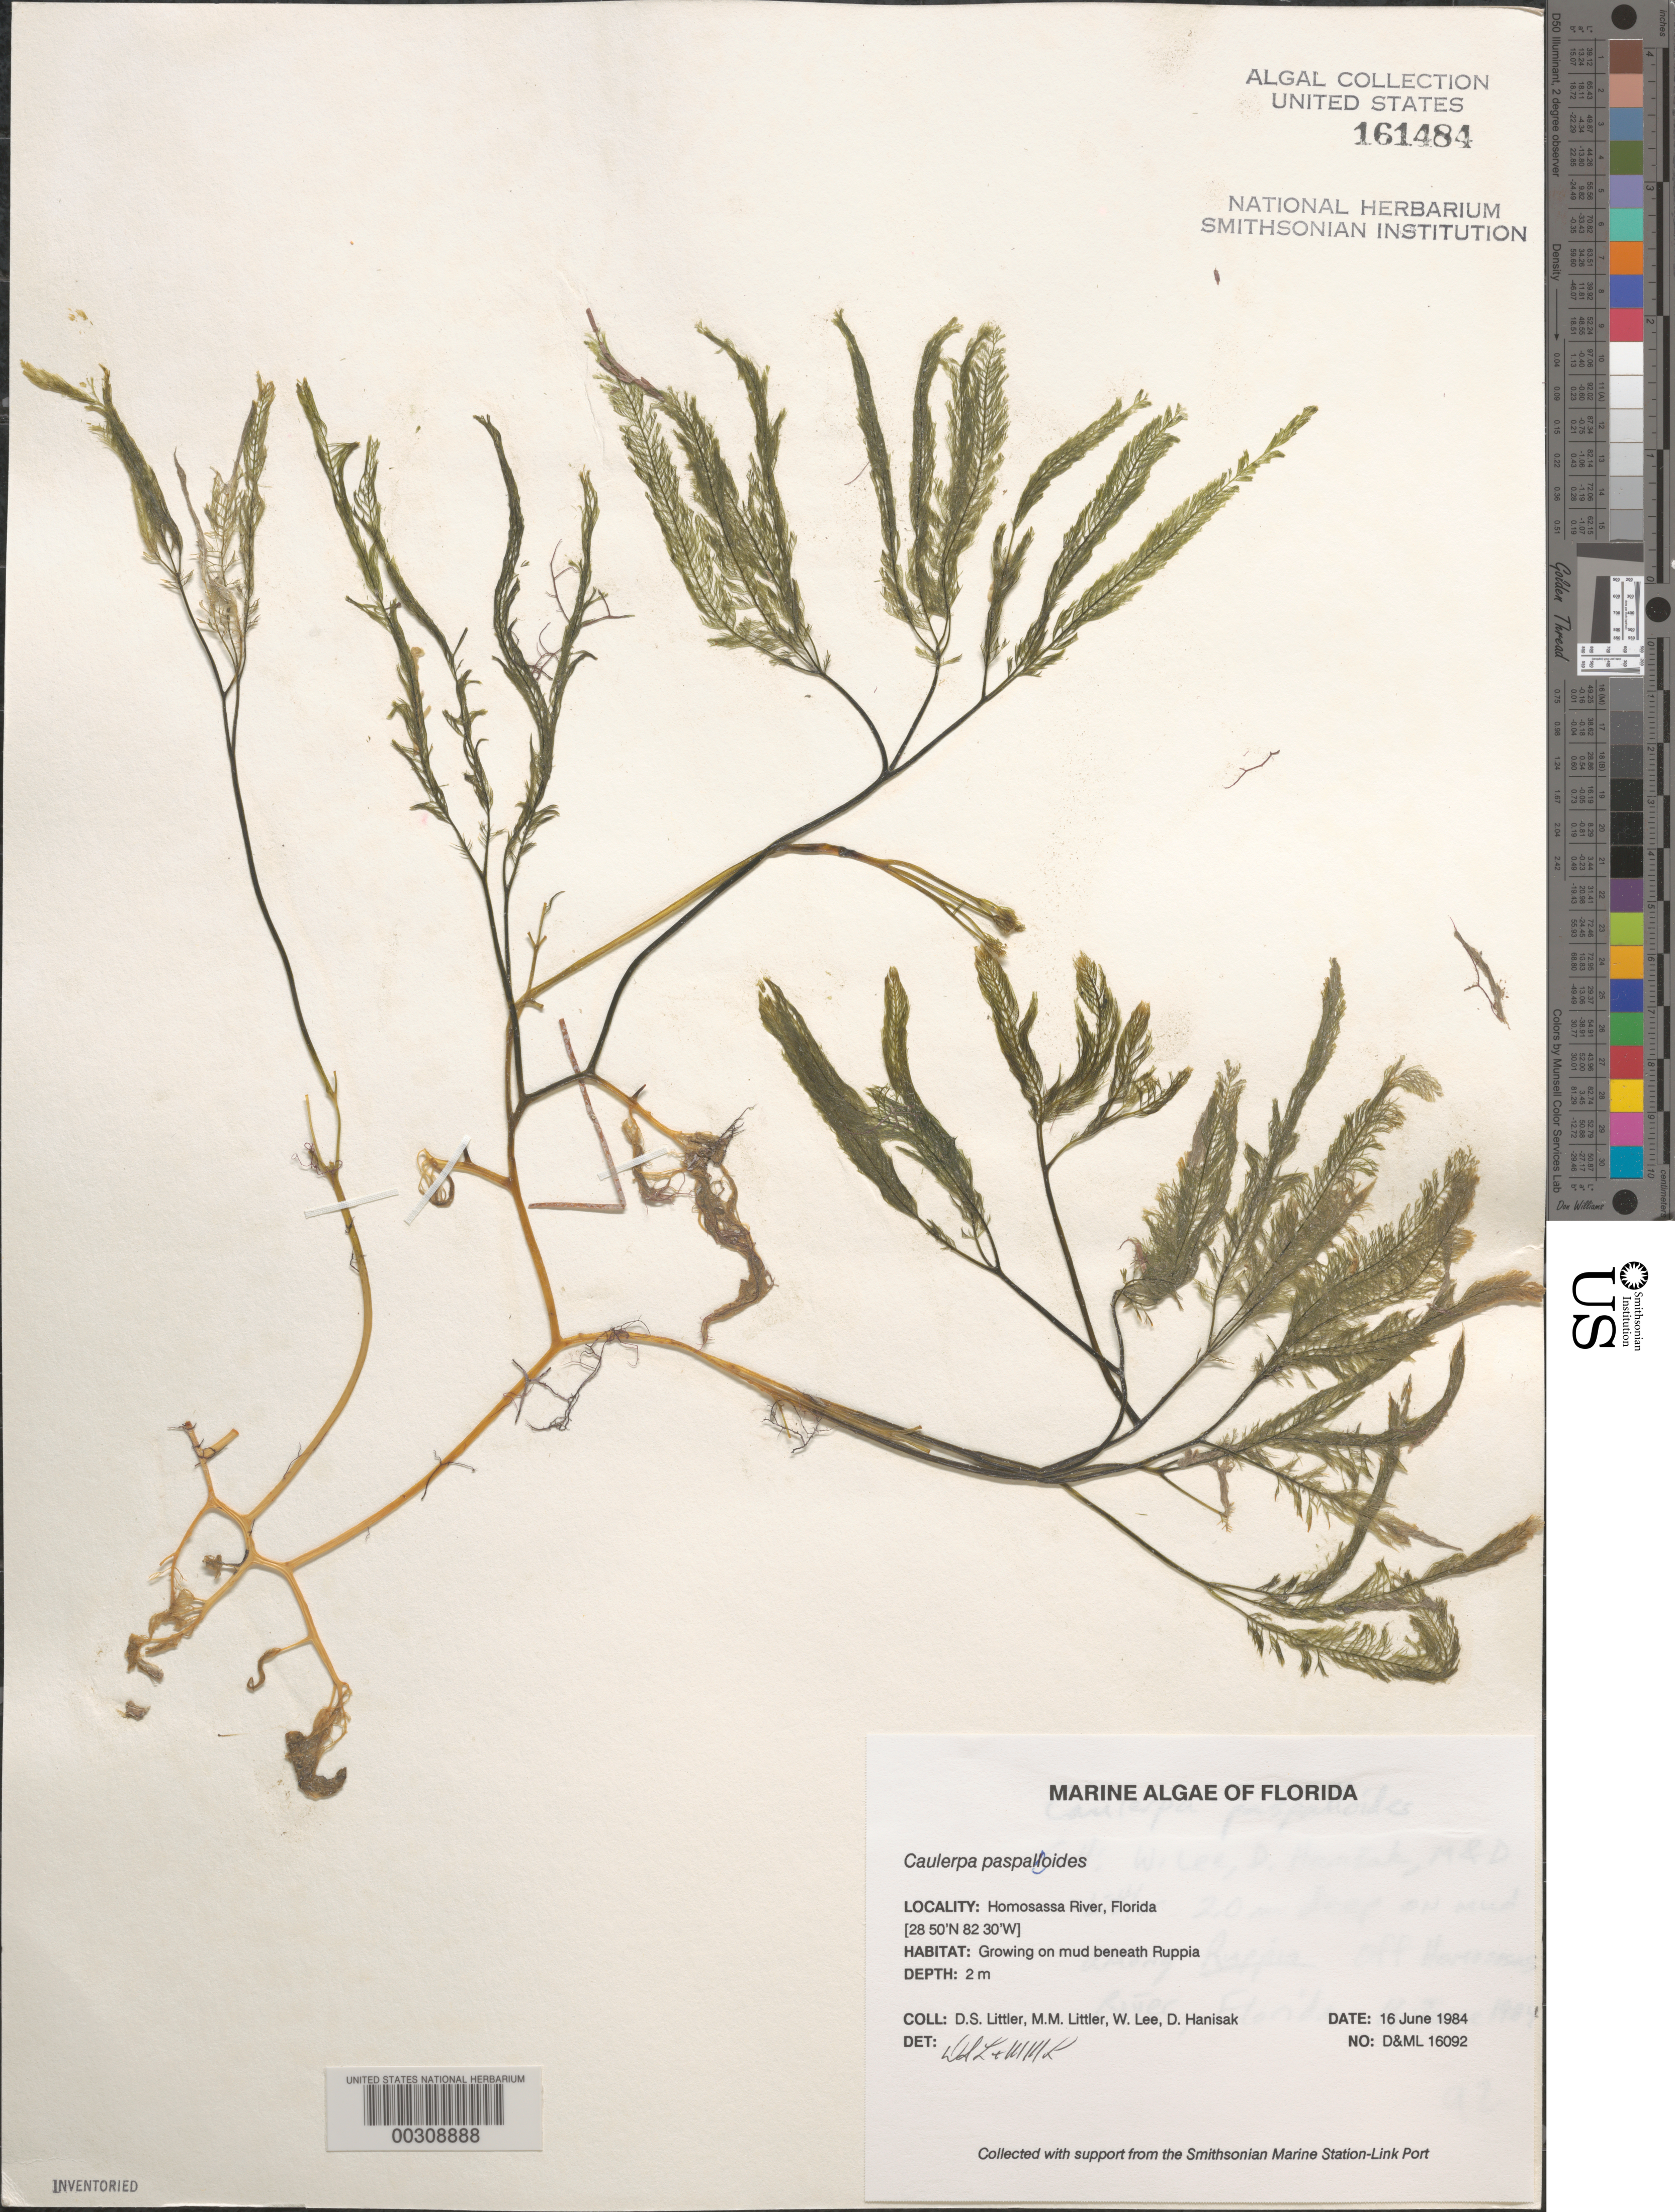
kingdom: Plantae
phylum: Chlorophyta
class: Ulvophyceae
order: Bryopsidales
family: Caulerpaceae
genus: Caulerpa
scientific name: Caulerpa paspaloides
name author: (Bory) Grev.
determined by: Littler, D. S.; Littler, M. M.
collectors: D. S. Littler, M. M. Littler, W. Lee & M. Hanisak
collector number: D&ML 16092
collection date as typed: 16 Jun 1984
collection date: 1984-06-16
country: United States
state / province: Florida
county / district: Citrus County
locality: Homosassa River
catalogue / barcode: US 161484